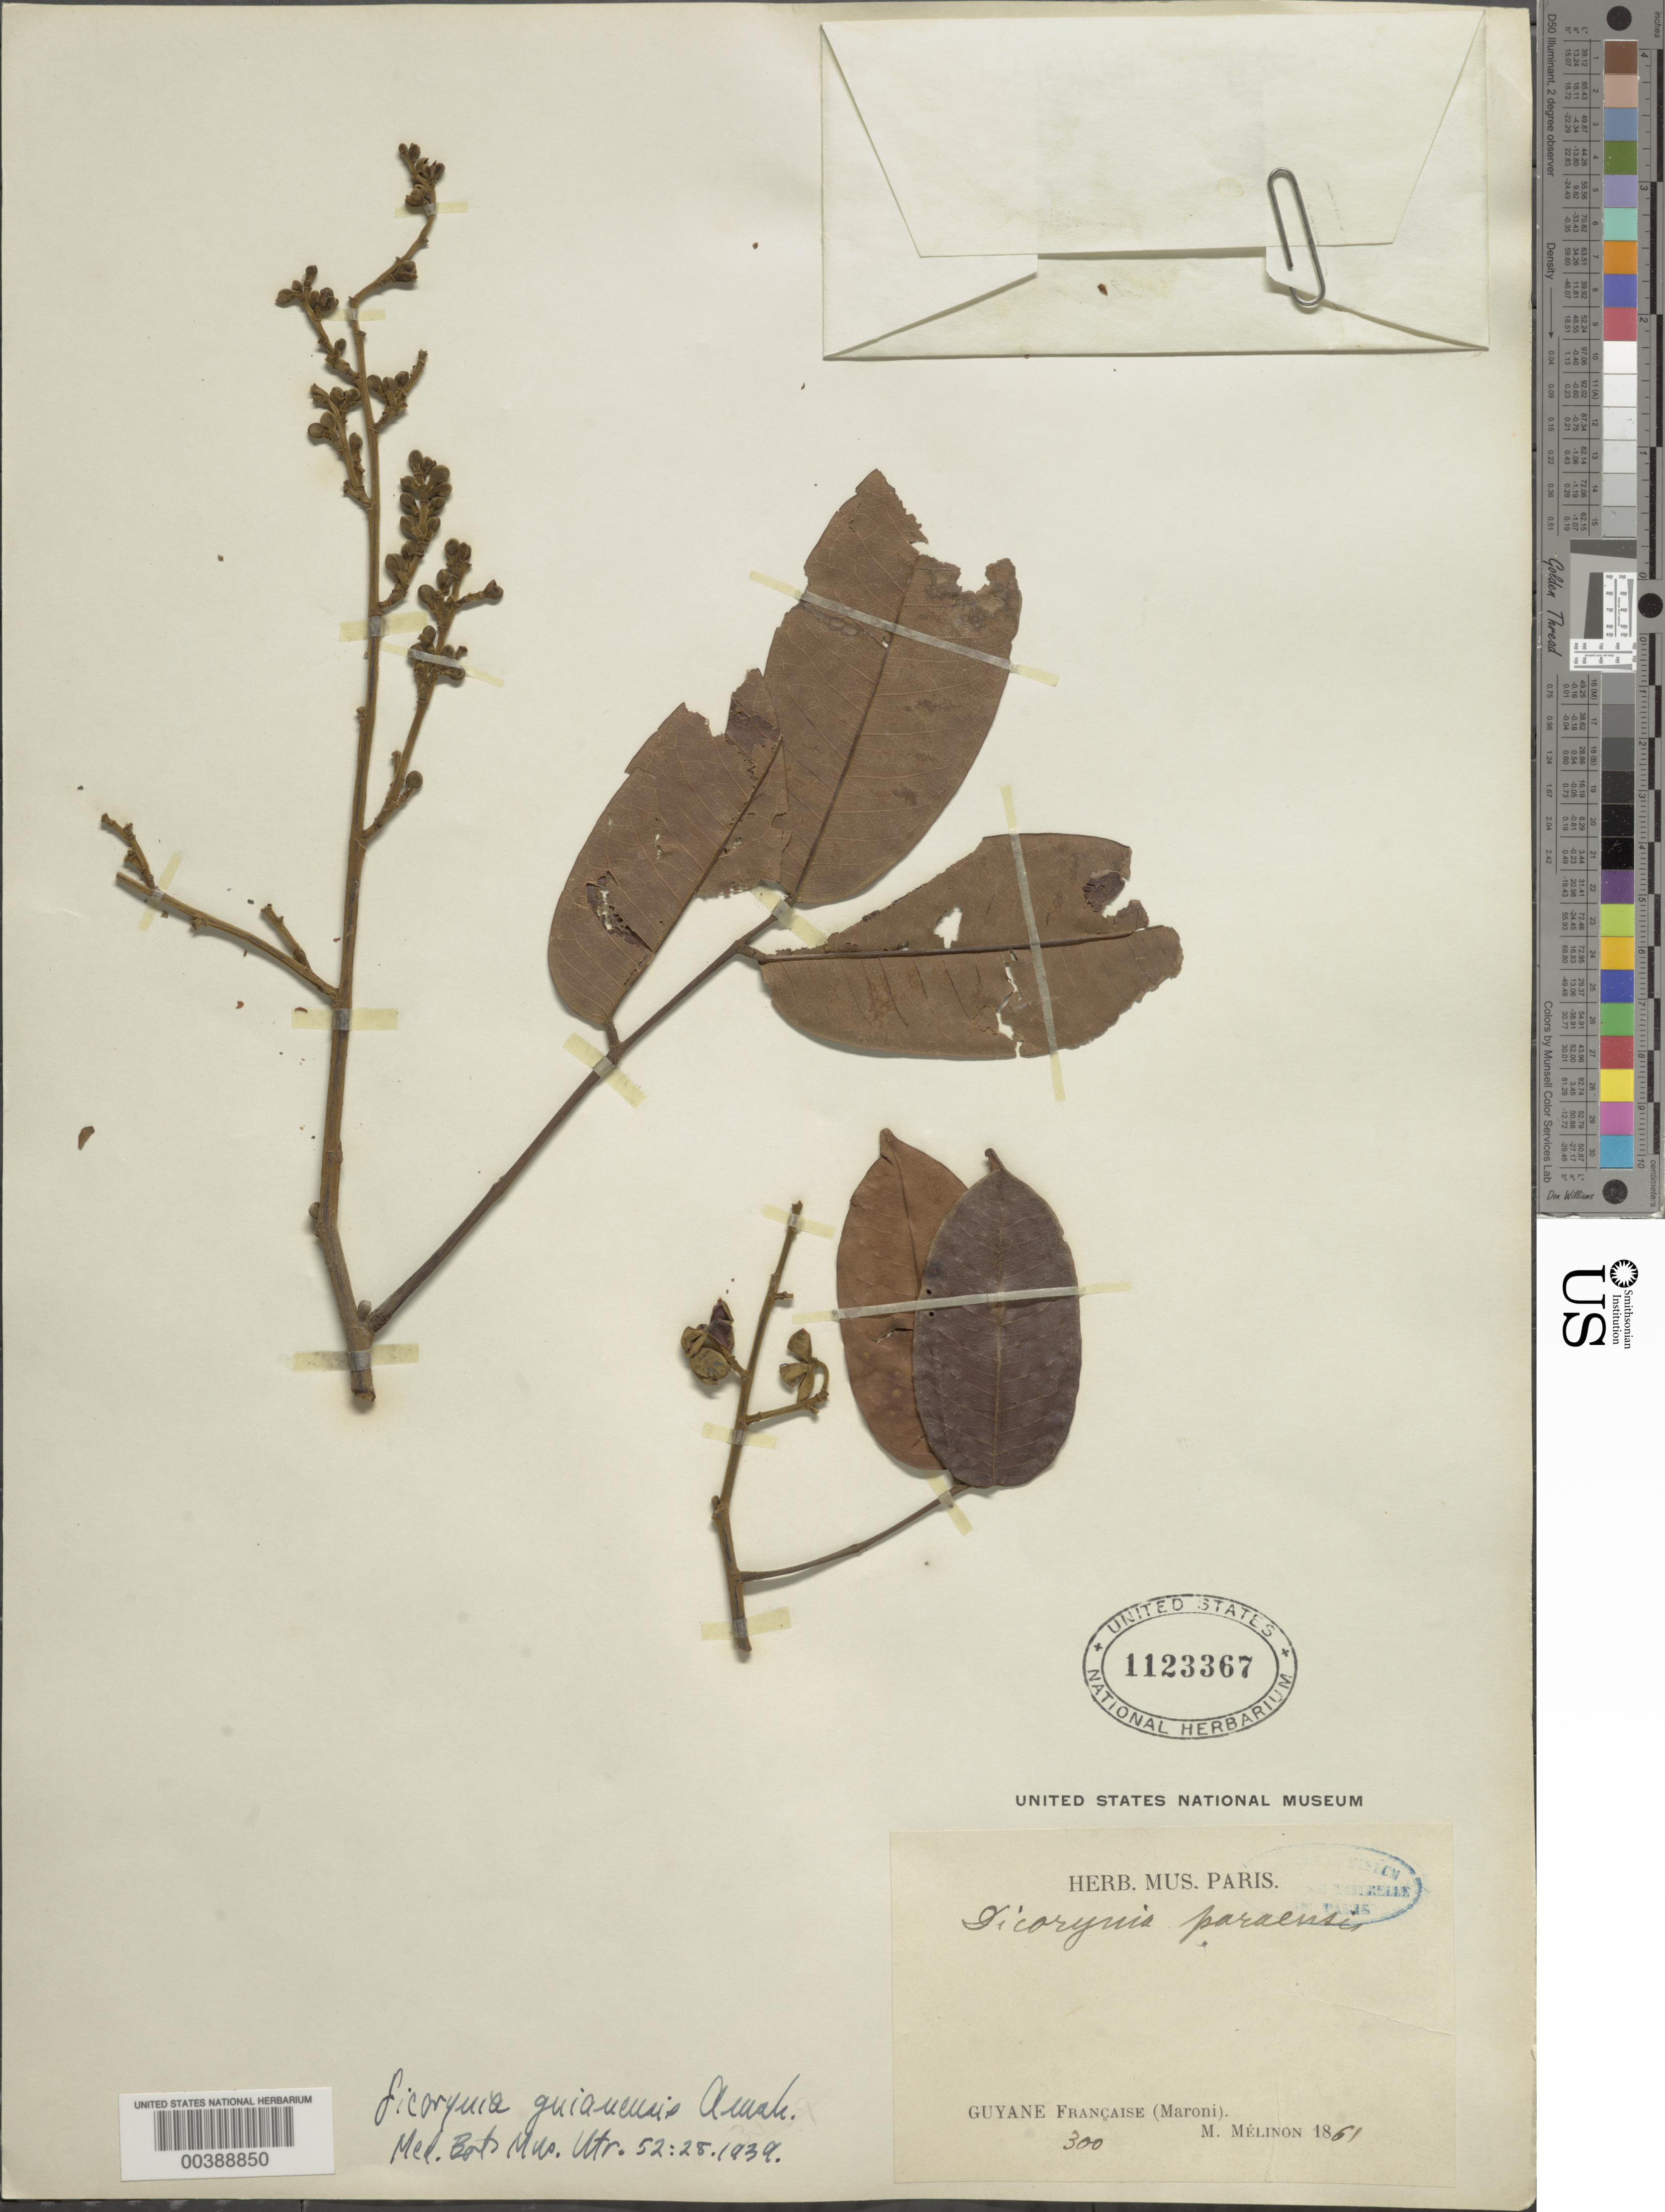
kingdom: Plantae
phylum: Tracheophyta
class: Magnoliopsida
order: Fabales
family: Fabaceae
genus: Dicorynia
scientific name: Dicorynia guianensis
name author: Amshoff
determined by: Falcão, Marcus J.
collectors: M. Melinon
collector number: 300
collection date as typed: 1861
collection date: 1861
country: French Guiana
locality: Maroni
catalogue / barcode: US 1123367